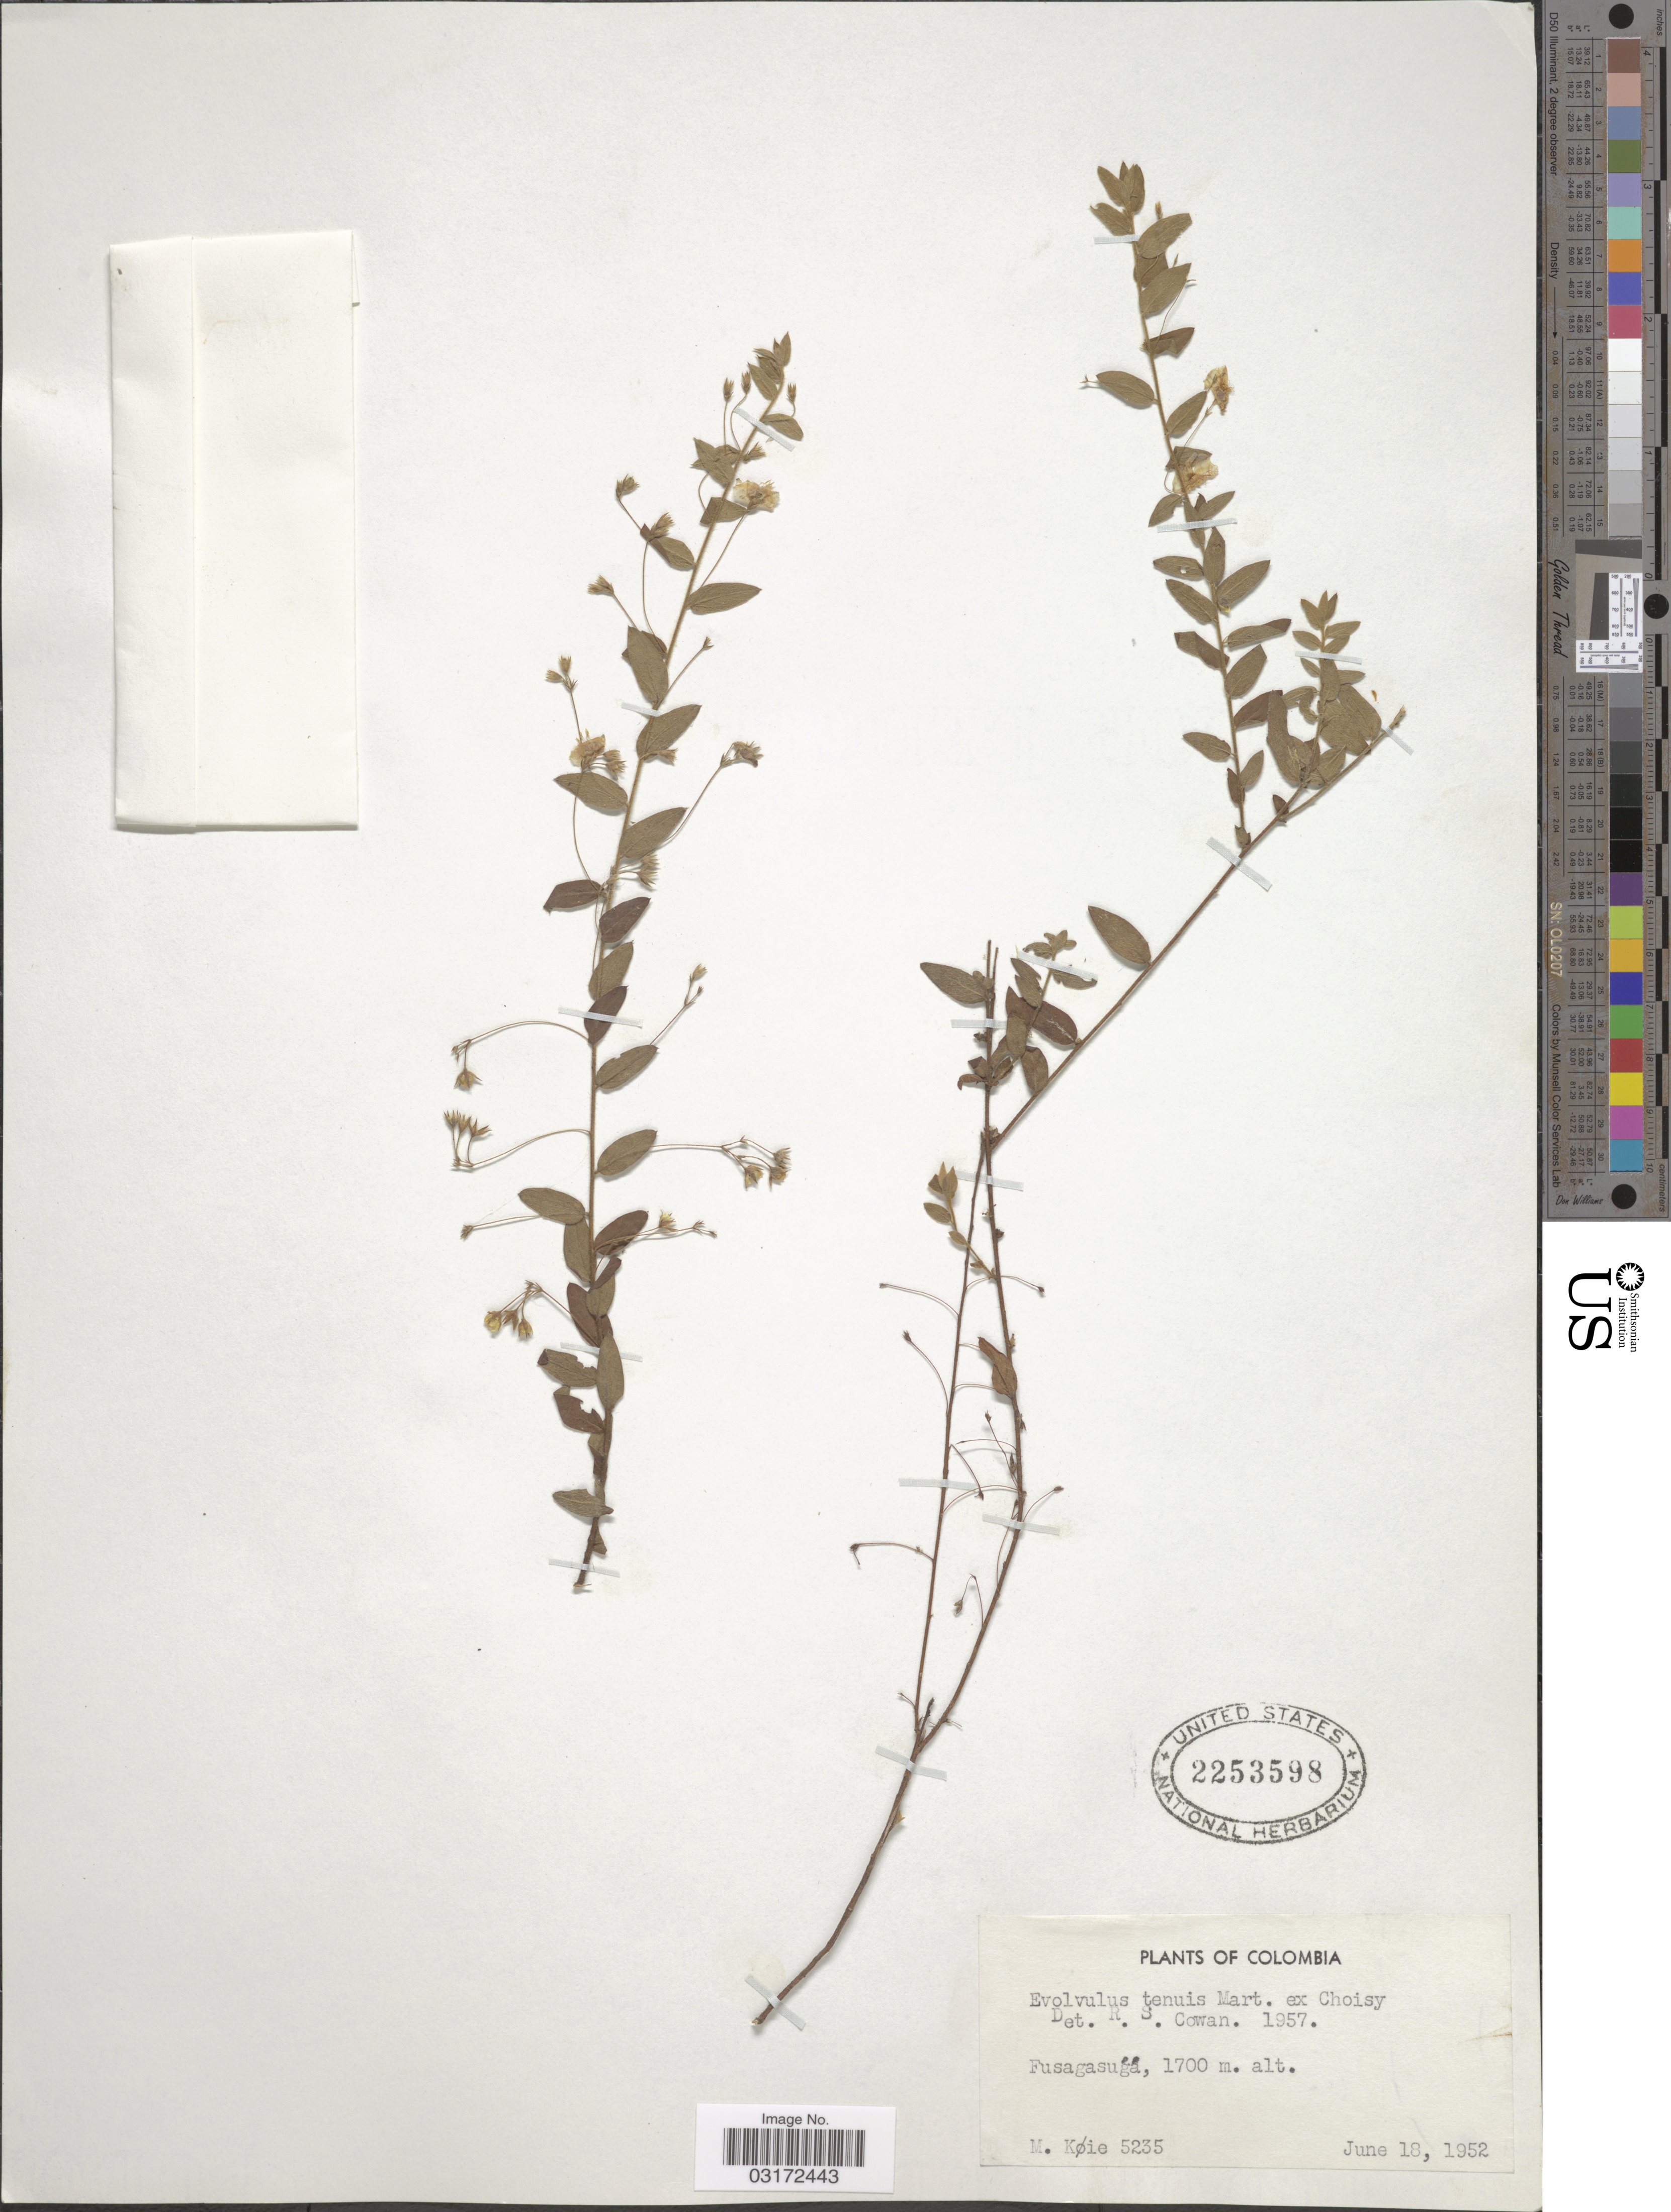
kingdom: Plantae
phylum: Tracheophyta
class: Magnoliopsida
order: Solanales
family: Convolvulaceae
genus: Evolvulus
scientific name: Evolvulus tenuis subsp. longifolius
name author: Mart. ex Choisy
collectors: M. Köie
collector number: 5235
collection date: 1952-06-18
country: Colombia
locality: Fusagasugá.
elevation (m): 1700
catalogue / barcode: US 2253598